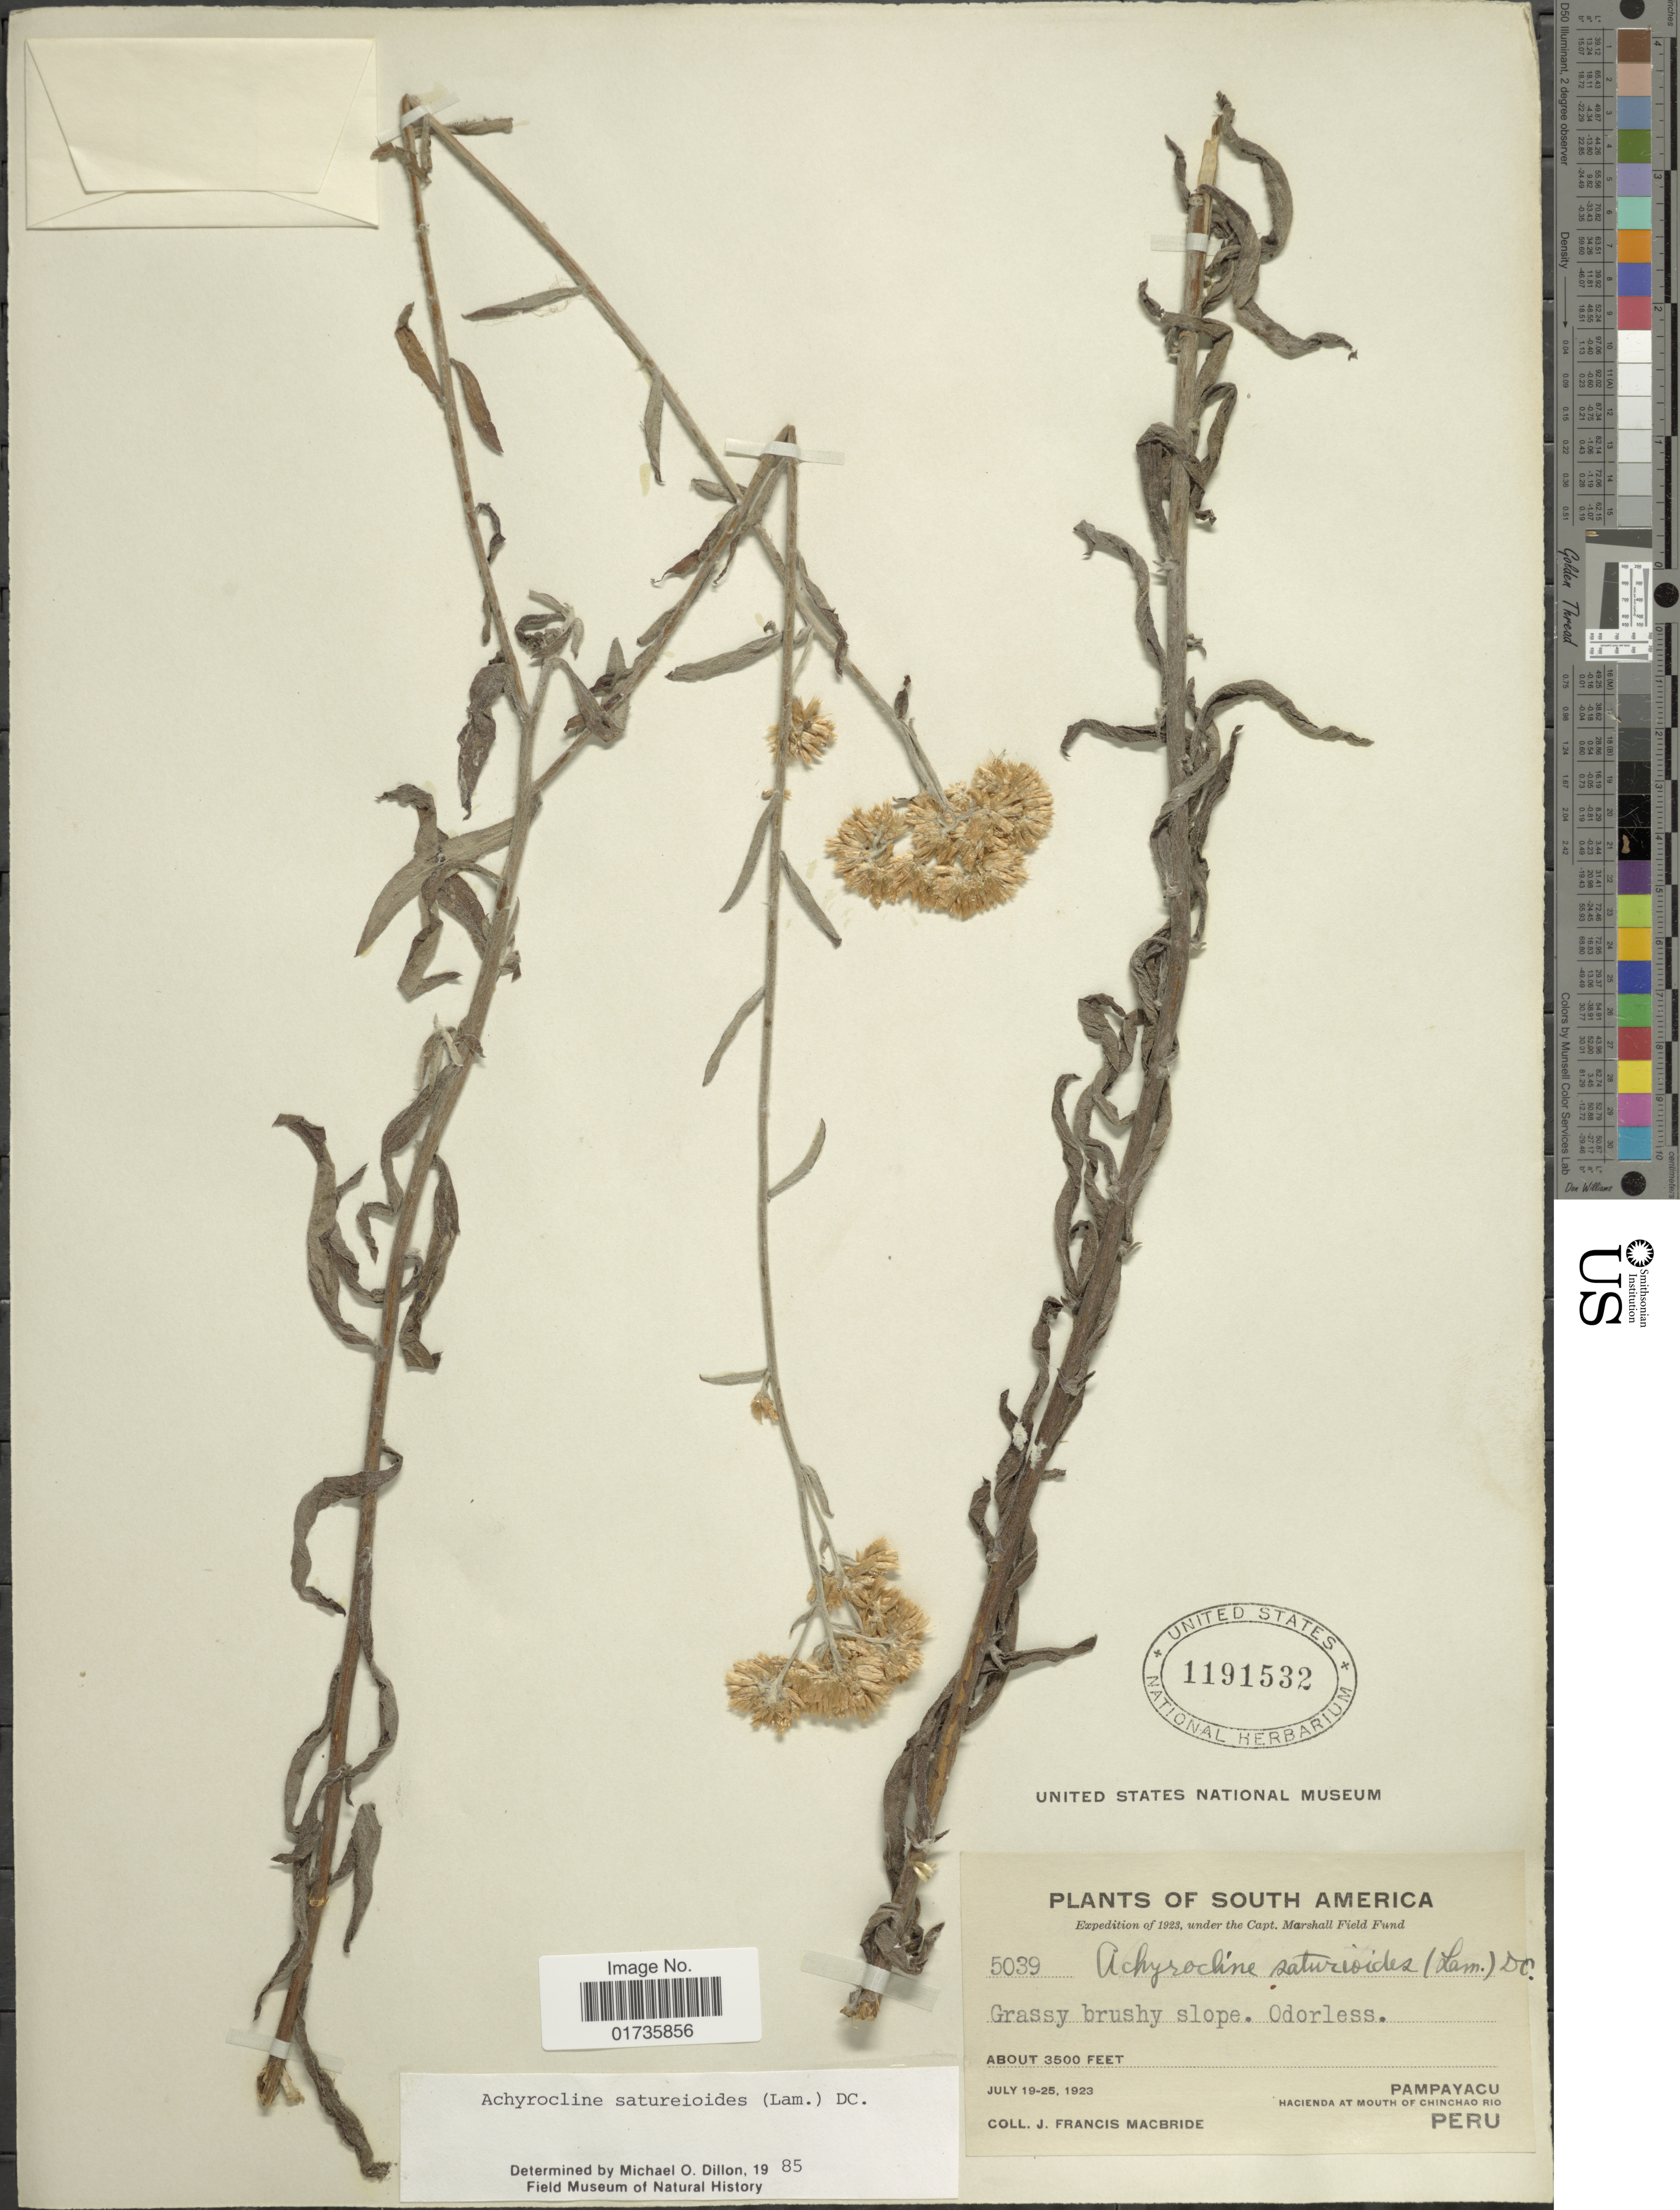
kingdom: Plantae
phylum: Tracheophyta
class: Magnoliopsida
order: Asterales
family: Asteraceae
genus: Achyrocline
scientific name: Achyrocline satureioides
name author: (Lam.) DC.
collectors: J. F. Macbride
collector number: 5039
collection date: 1923-07-19/1923-07-25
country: Peru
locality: Grassy brushy slope. Odorless, Pampayacu, Hacienda at mouth of Chinchao Rio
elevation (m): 1067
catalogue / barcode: US 1191532